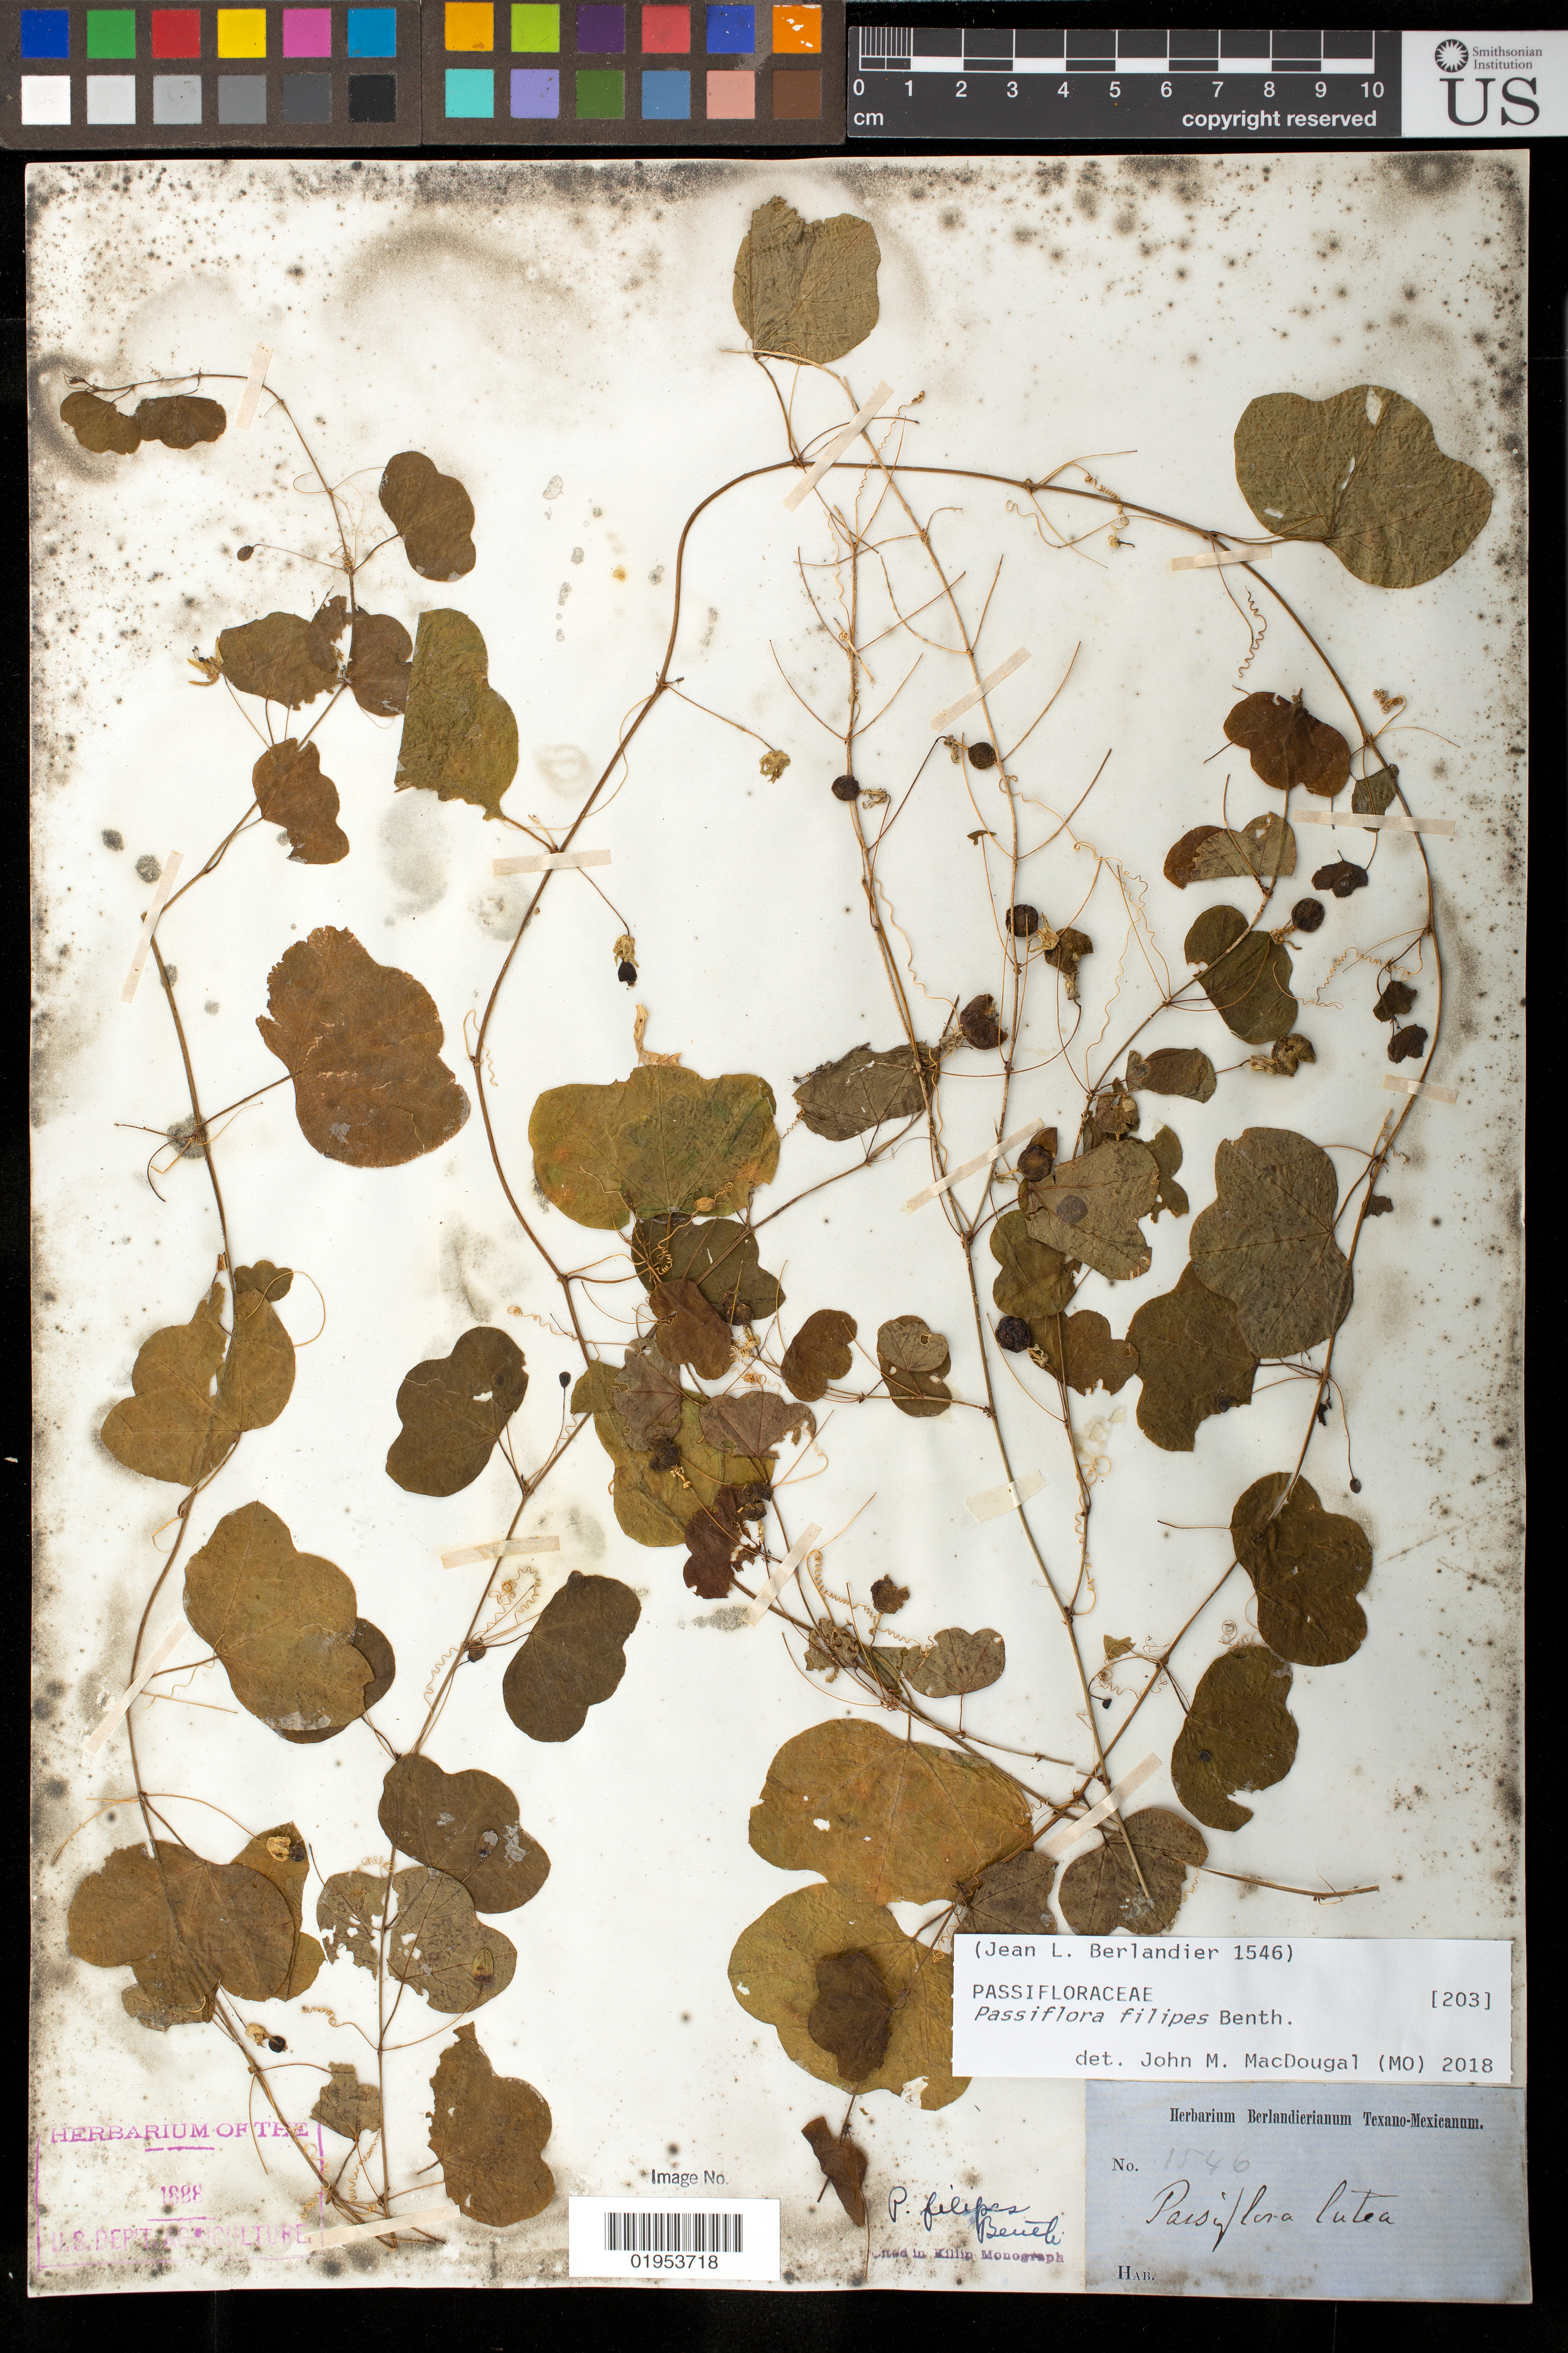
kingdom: Plantae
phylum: Tracheophyta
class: Magnoliopsida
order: Malpighiales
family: Passifloraceae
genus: Passiflora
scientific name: Passiflora filipes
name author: Benth.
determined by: MacDougal, John M.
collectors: J. L. Berlandier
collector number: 1546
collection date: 1828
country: United States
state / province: Texas